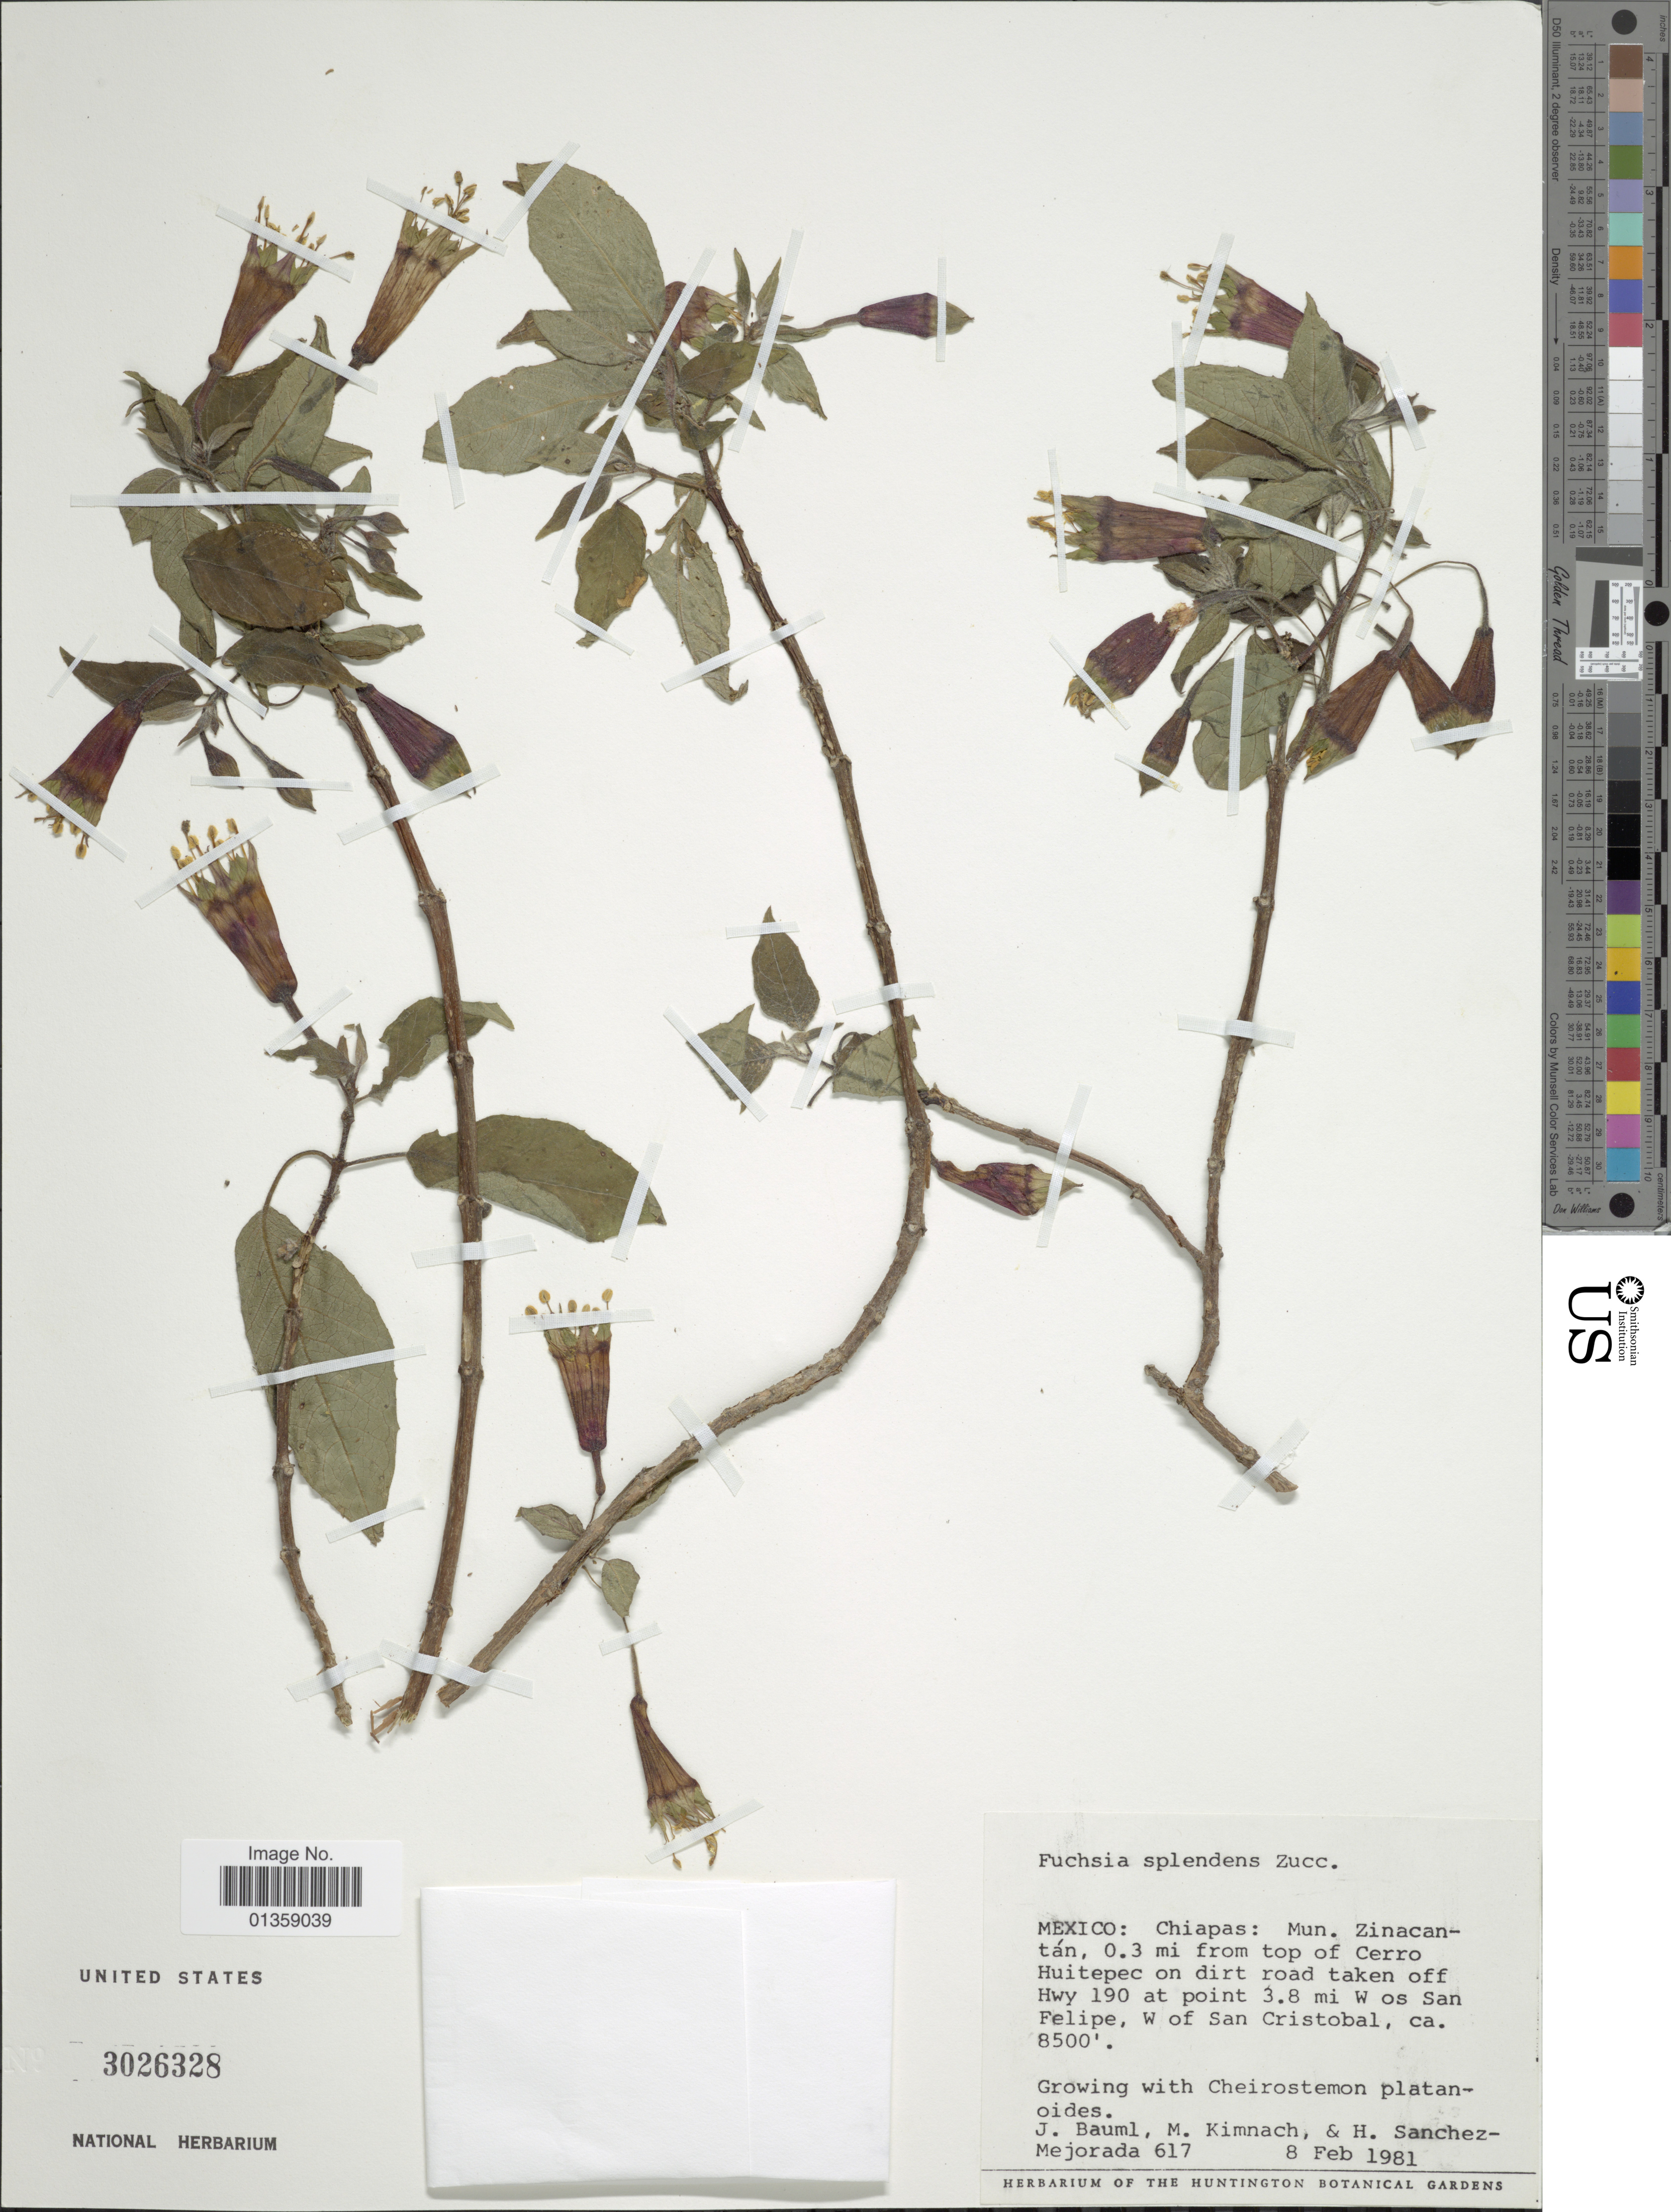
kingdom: Plantae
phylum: Tracheophyta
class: Magnoliopsida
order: Myrtales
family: Onagraceae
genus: Fuchsia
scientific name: Fuchsia splendens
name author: Zucc.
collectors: J. Bauml, M. Kimnach & H. Sánchez-Mejorada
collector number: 617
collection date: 1981-02-08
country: Mexico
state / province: Chiapas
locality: Mun. Zinacantán, 0.3 mi from top of Cerro Huitepec on dirt road taken off Hwy 190 at point 3.8 mi W of San Felipe, W of San Cristobal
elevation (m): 2591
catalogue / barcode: US 3026328